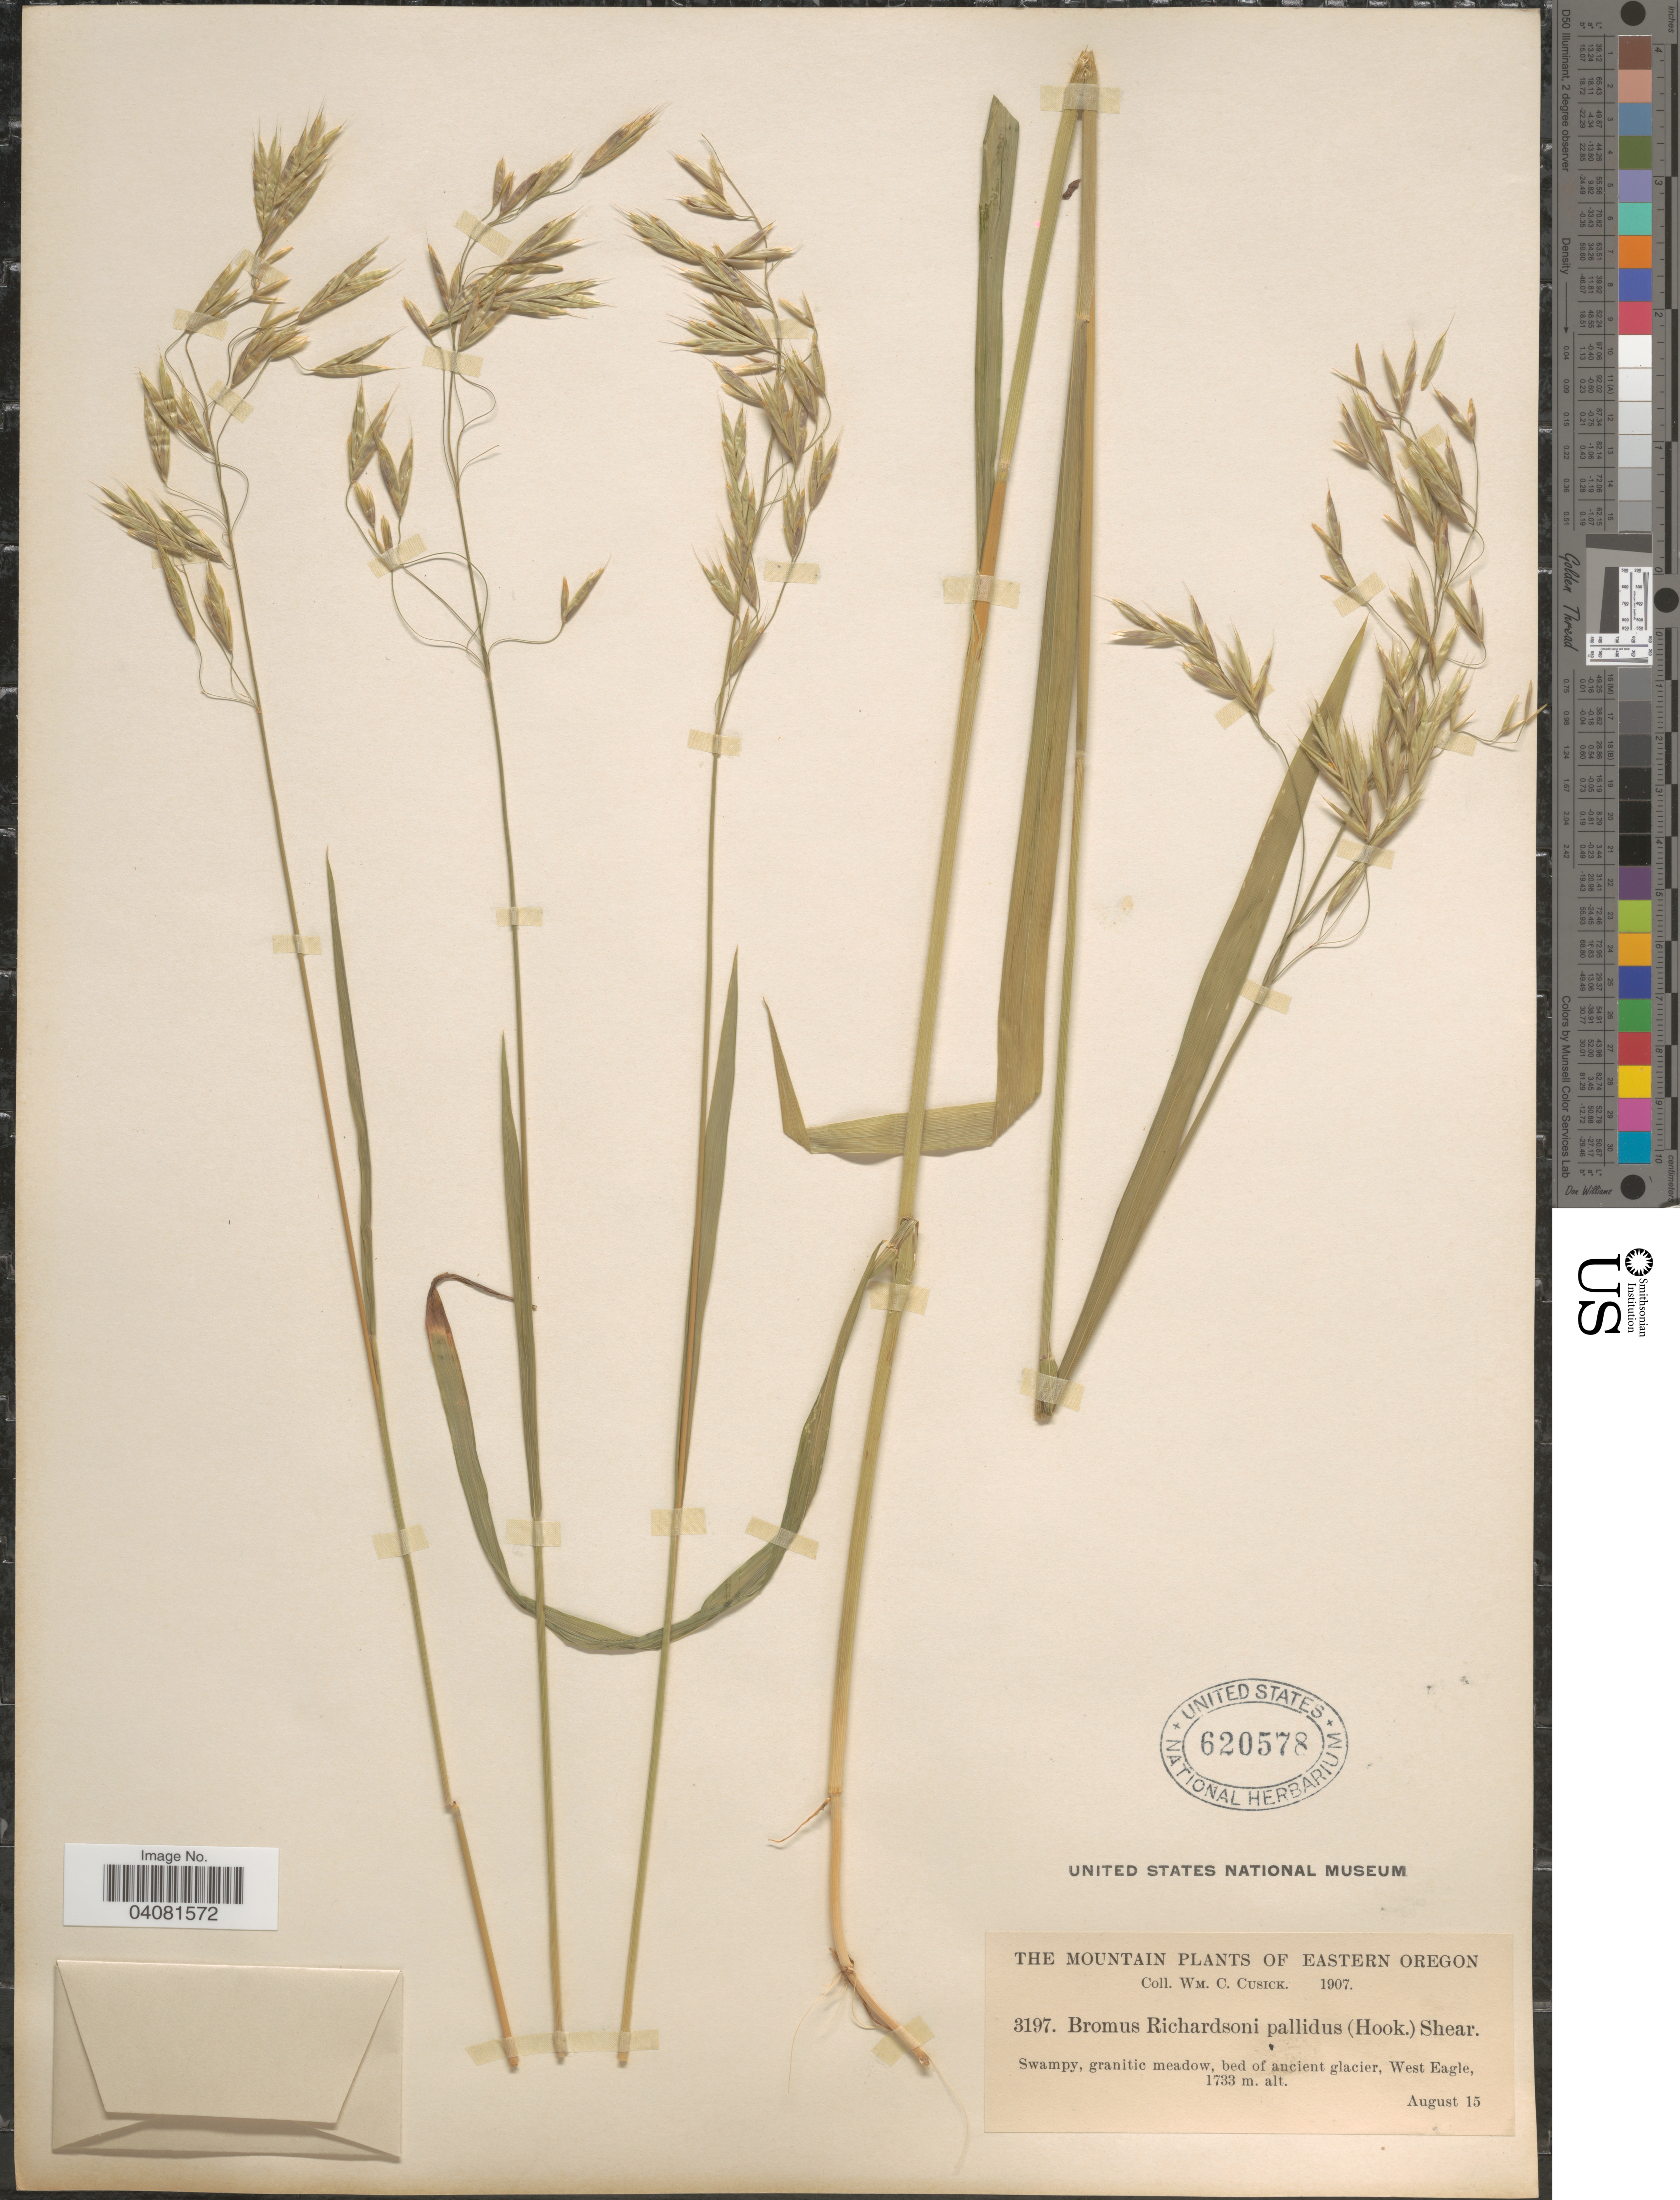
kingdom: Plantae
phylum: Tracheophyta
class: Liliopsida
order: Poales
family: Poaceae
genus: Bromus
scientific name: Bromus ciliatus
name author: L.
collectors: W. C. Cusick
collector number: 3197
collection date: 1907-08-15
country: United States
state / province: Oregon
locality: The Mountain. Eastern Oregon. West Eagle.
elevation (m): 1733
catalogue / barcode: US 620578